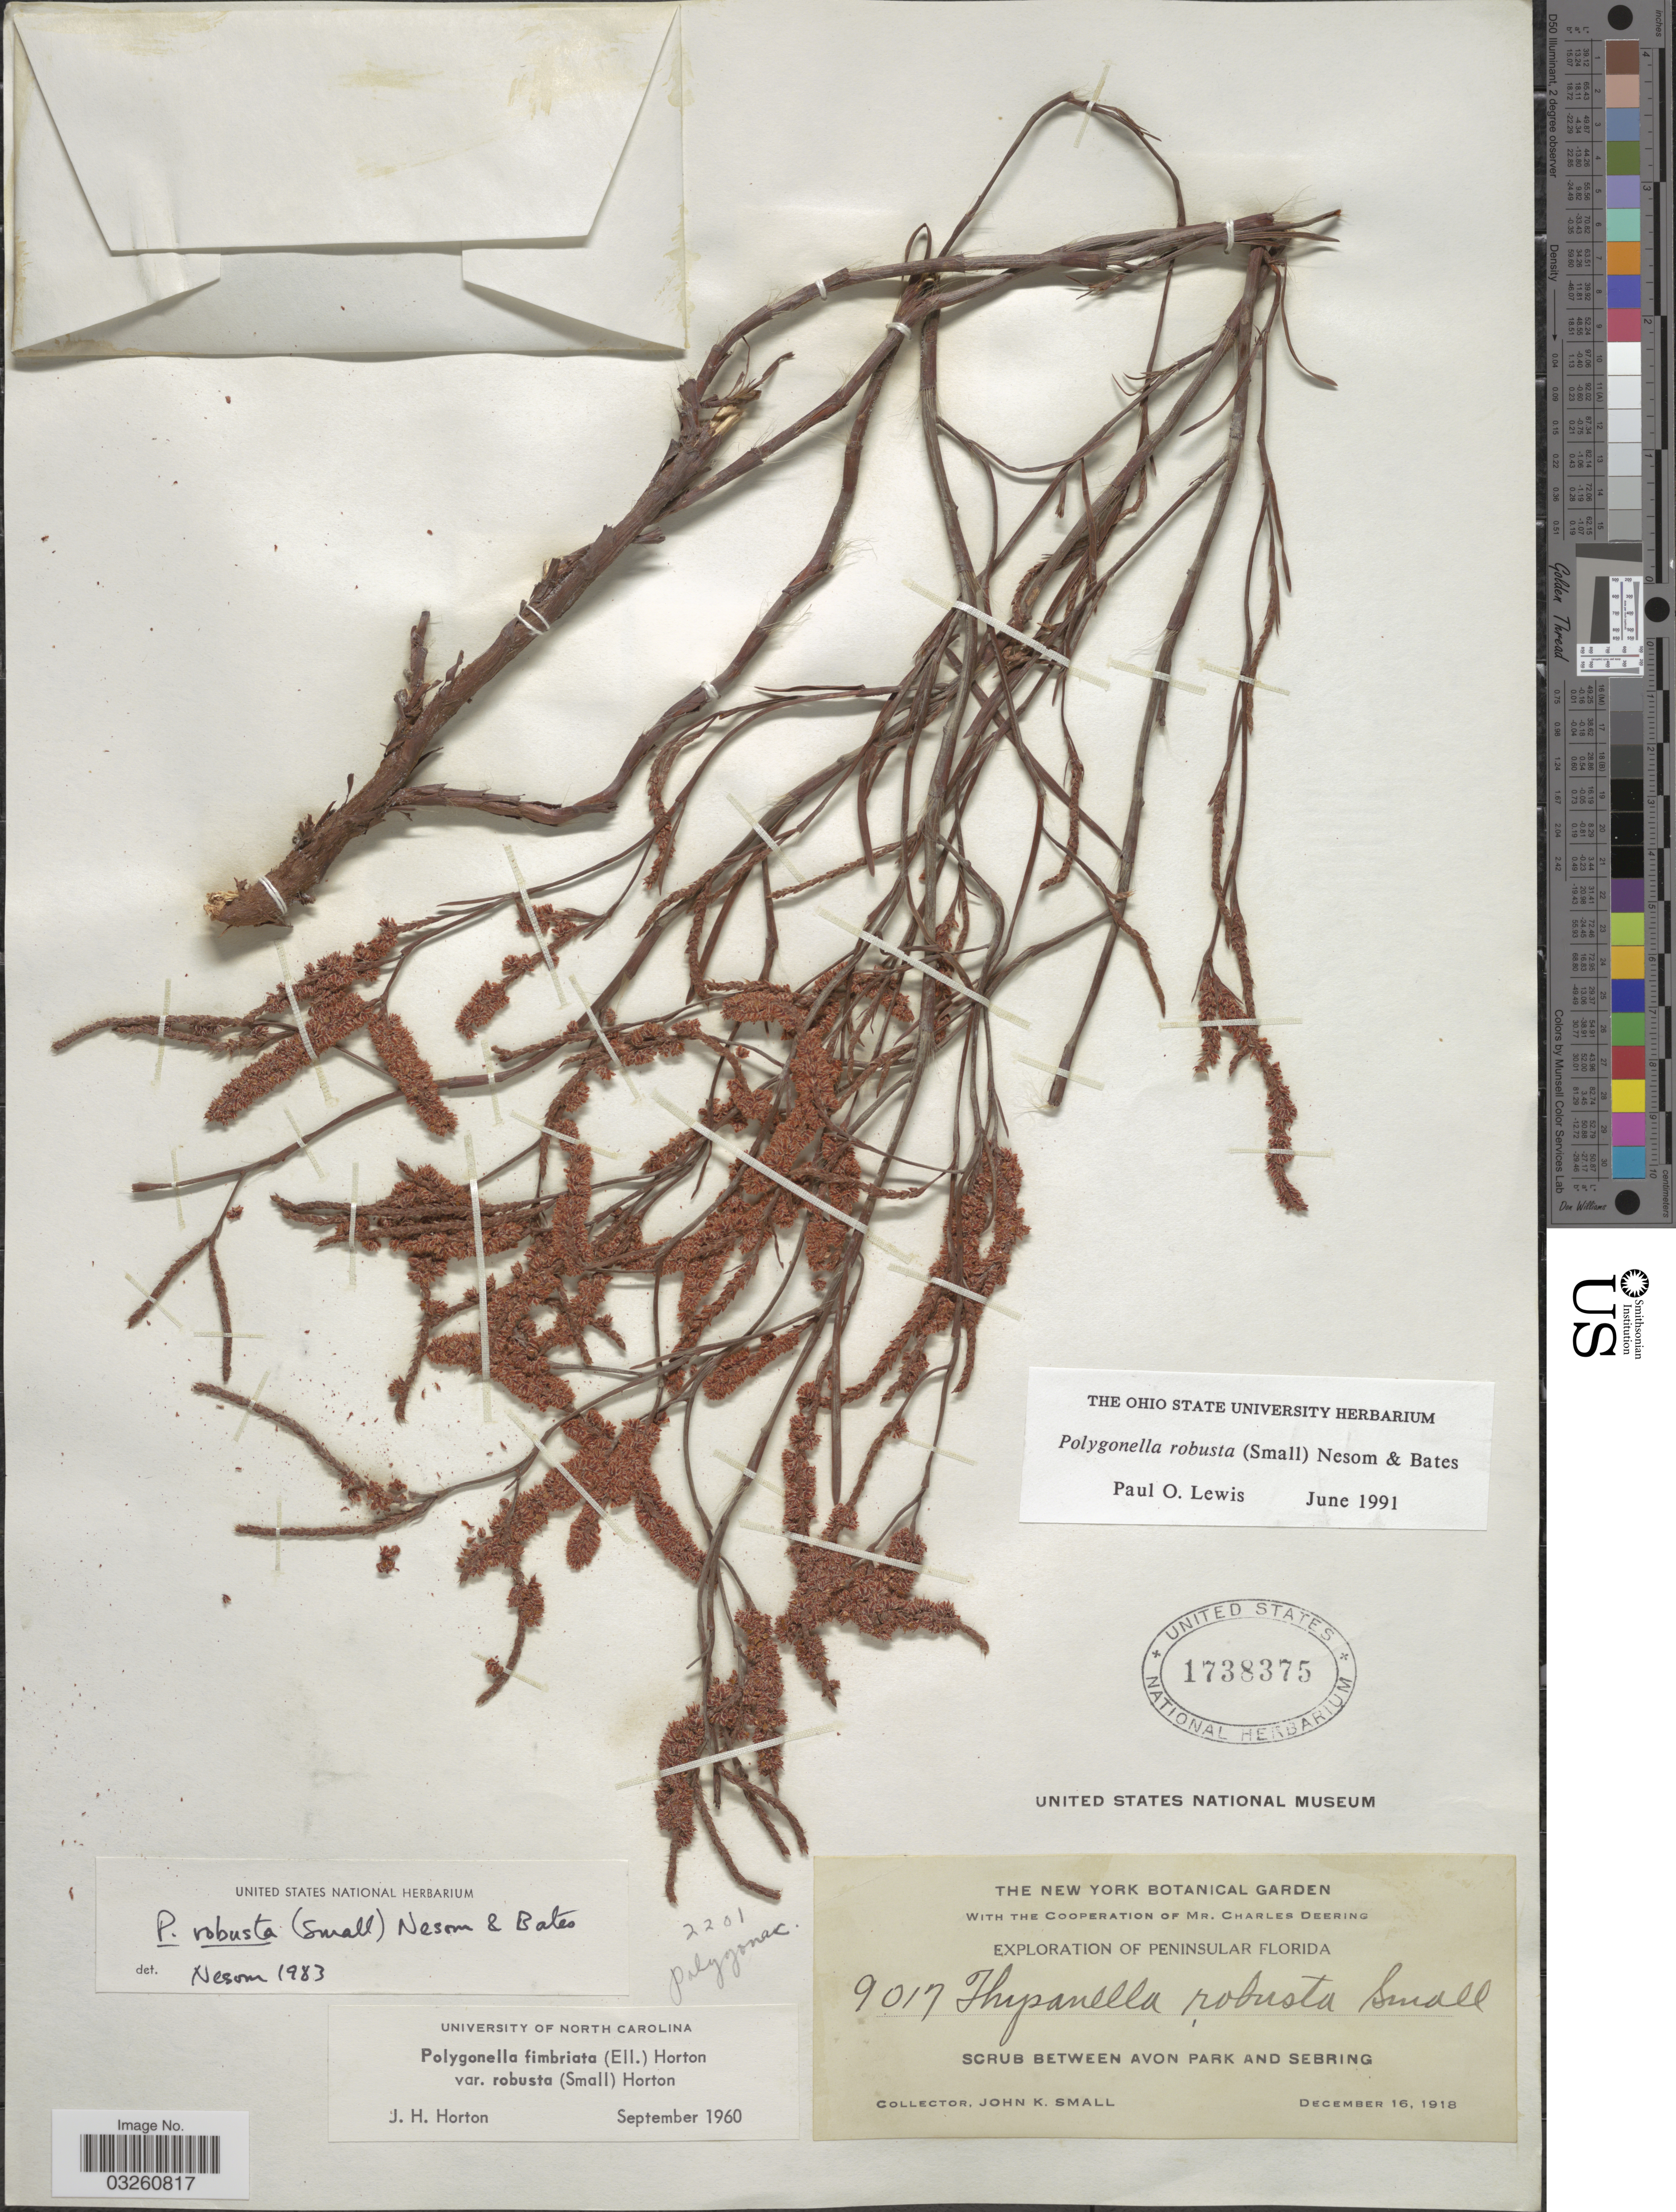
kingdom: Plantae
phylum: Tracheophyta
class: Magnoliopsida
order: Caryophyllales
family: Polygonaceae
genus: Polygonella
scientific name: Polygonella robusta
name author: (Small) G.L. Nesom & V.M. Bates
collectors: J. K. Small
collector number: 9017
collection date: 1918-12-16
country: United States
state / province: Florida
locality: Peninsular Florida. Scrub between Avon Park and Sebring.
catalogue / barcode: US 1738375